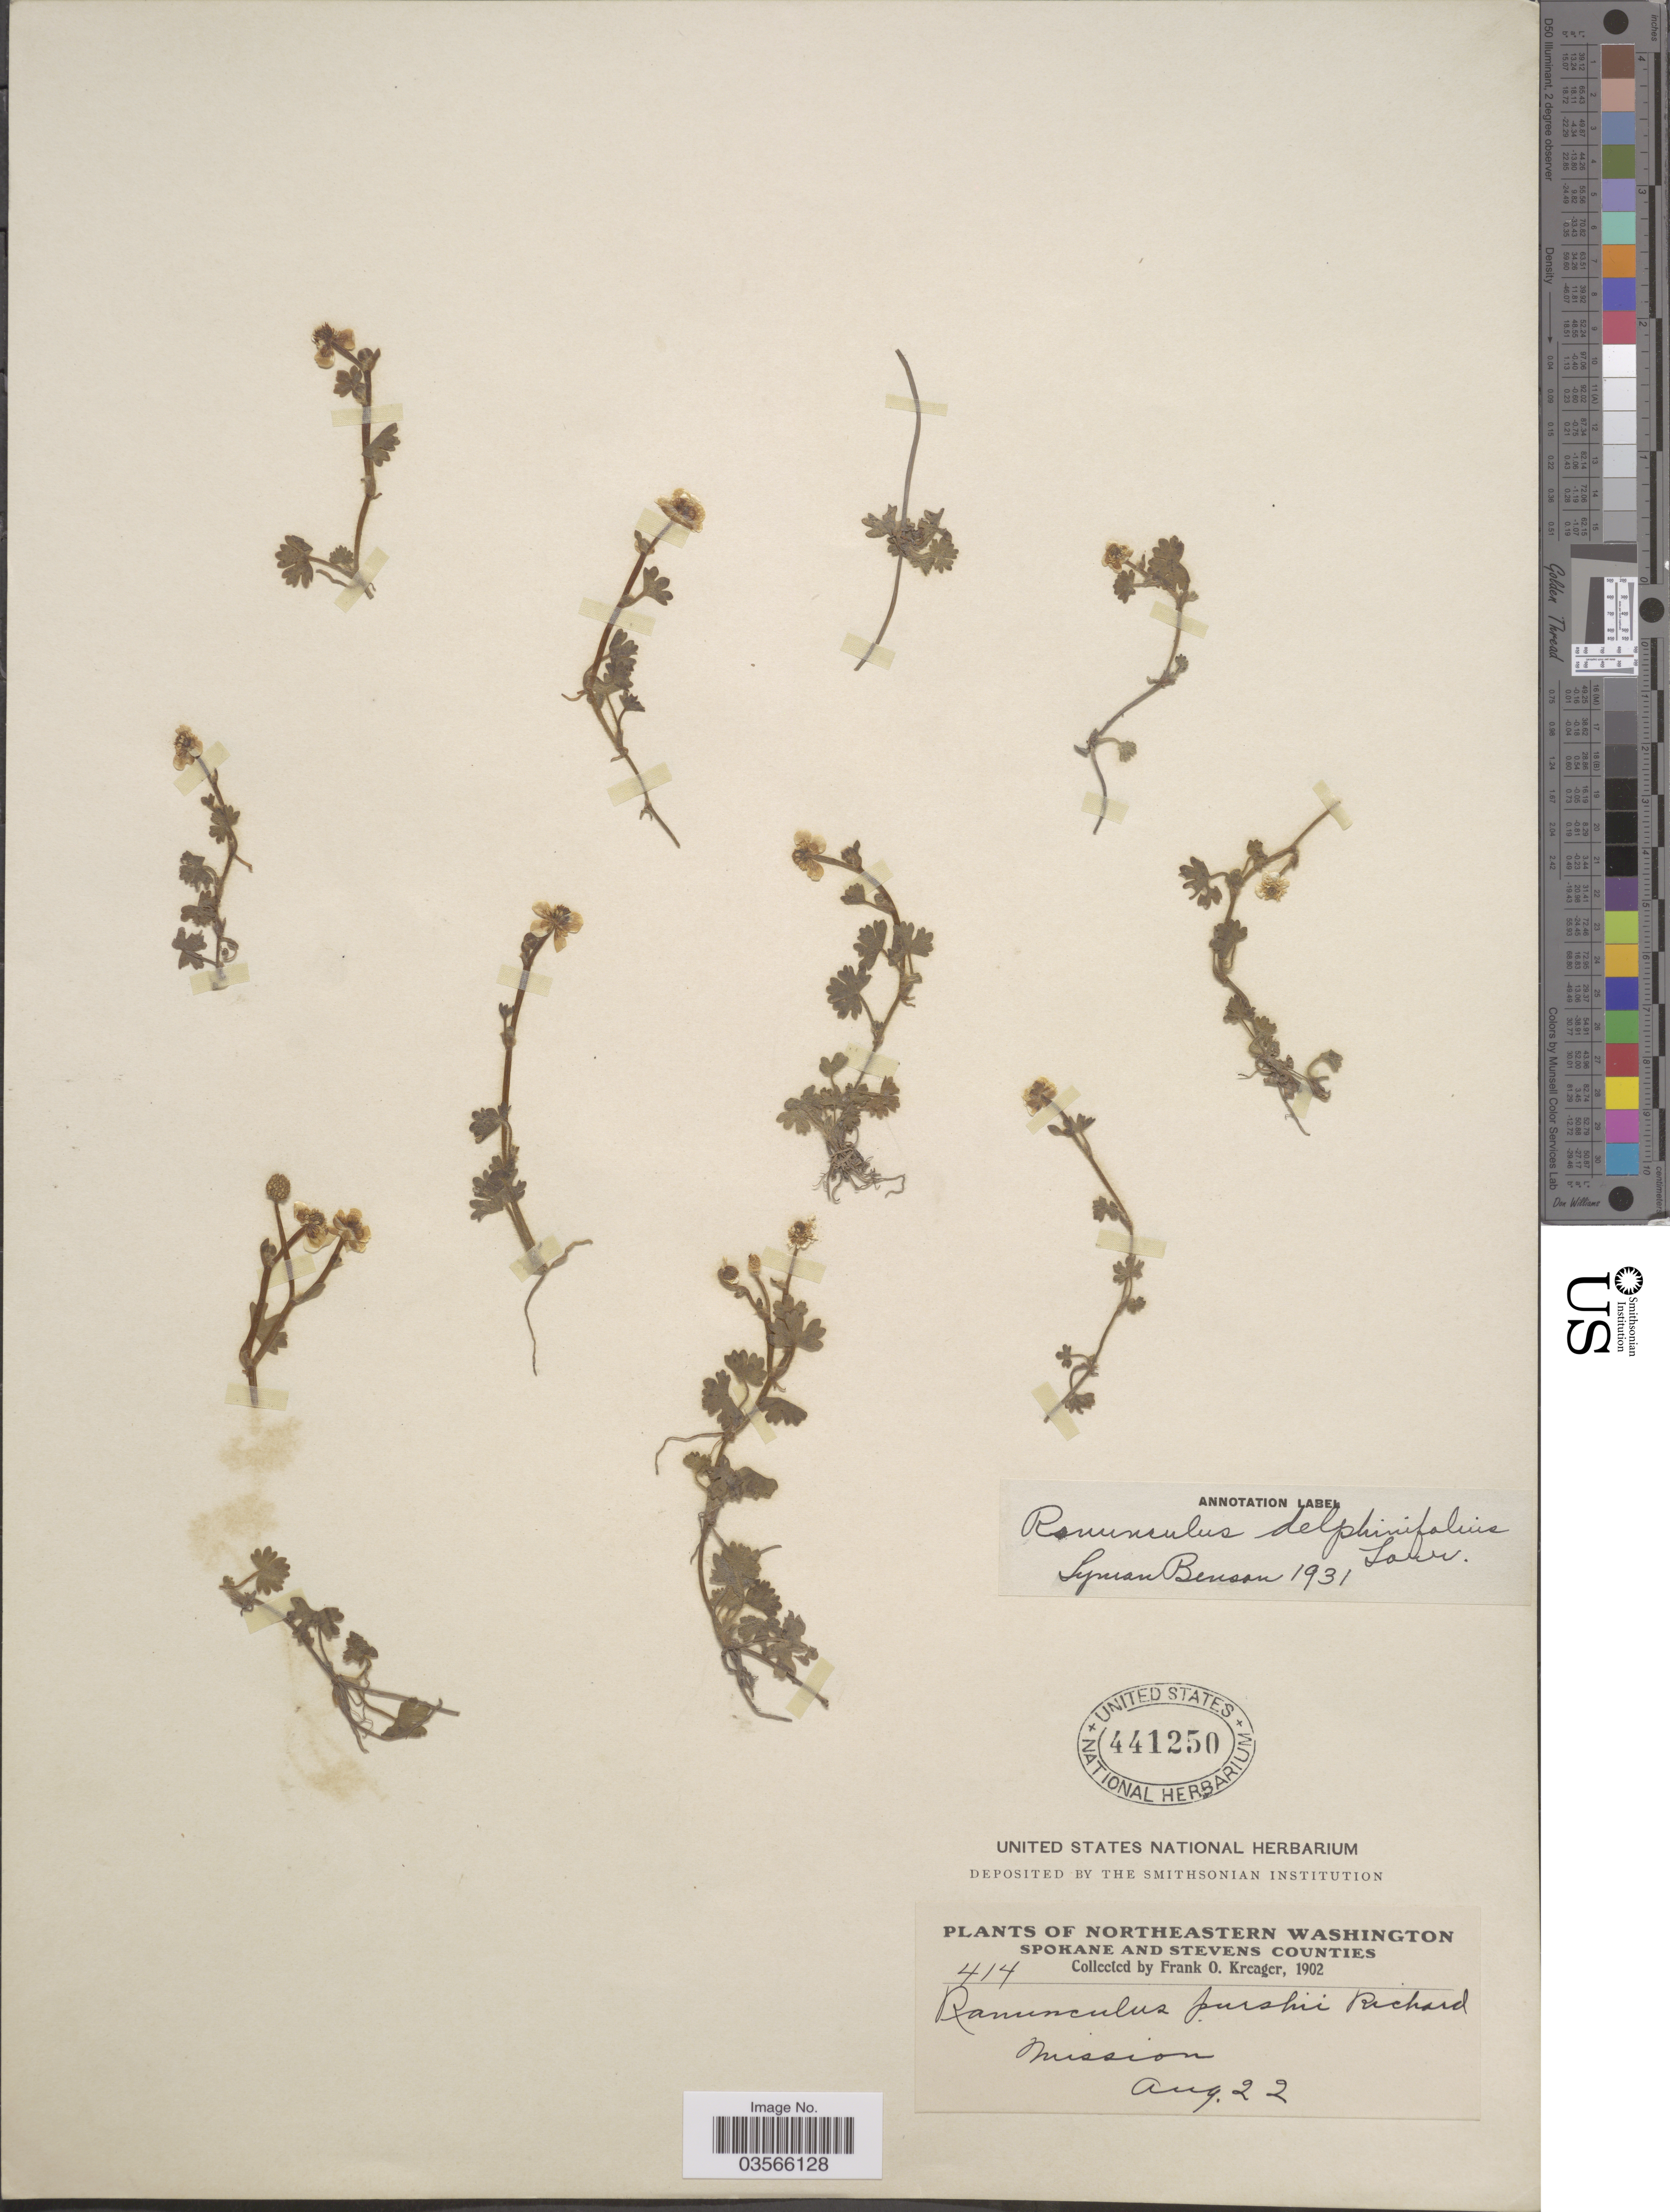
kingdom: Plantae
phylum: Tracheophyta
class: Magnoliopsida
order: Ranunculales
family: Ranunculaceae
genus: Ranunculus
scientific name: Ranunculus flabellaris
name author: Raf.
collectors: F. Kreager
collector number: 414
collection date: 1902-08-22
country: United States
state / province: Washington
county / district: Spokane / Stevens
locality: Northeastern Washington. Spokane and Stevens Counties. Mission.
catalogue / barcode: US 441250